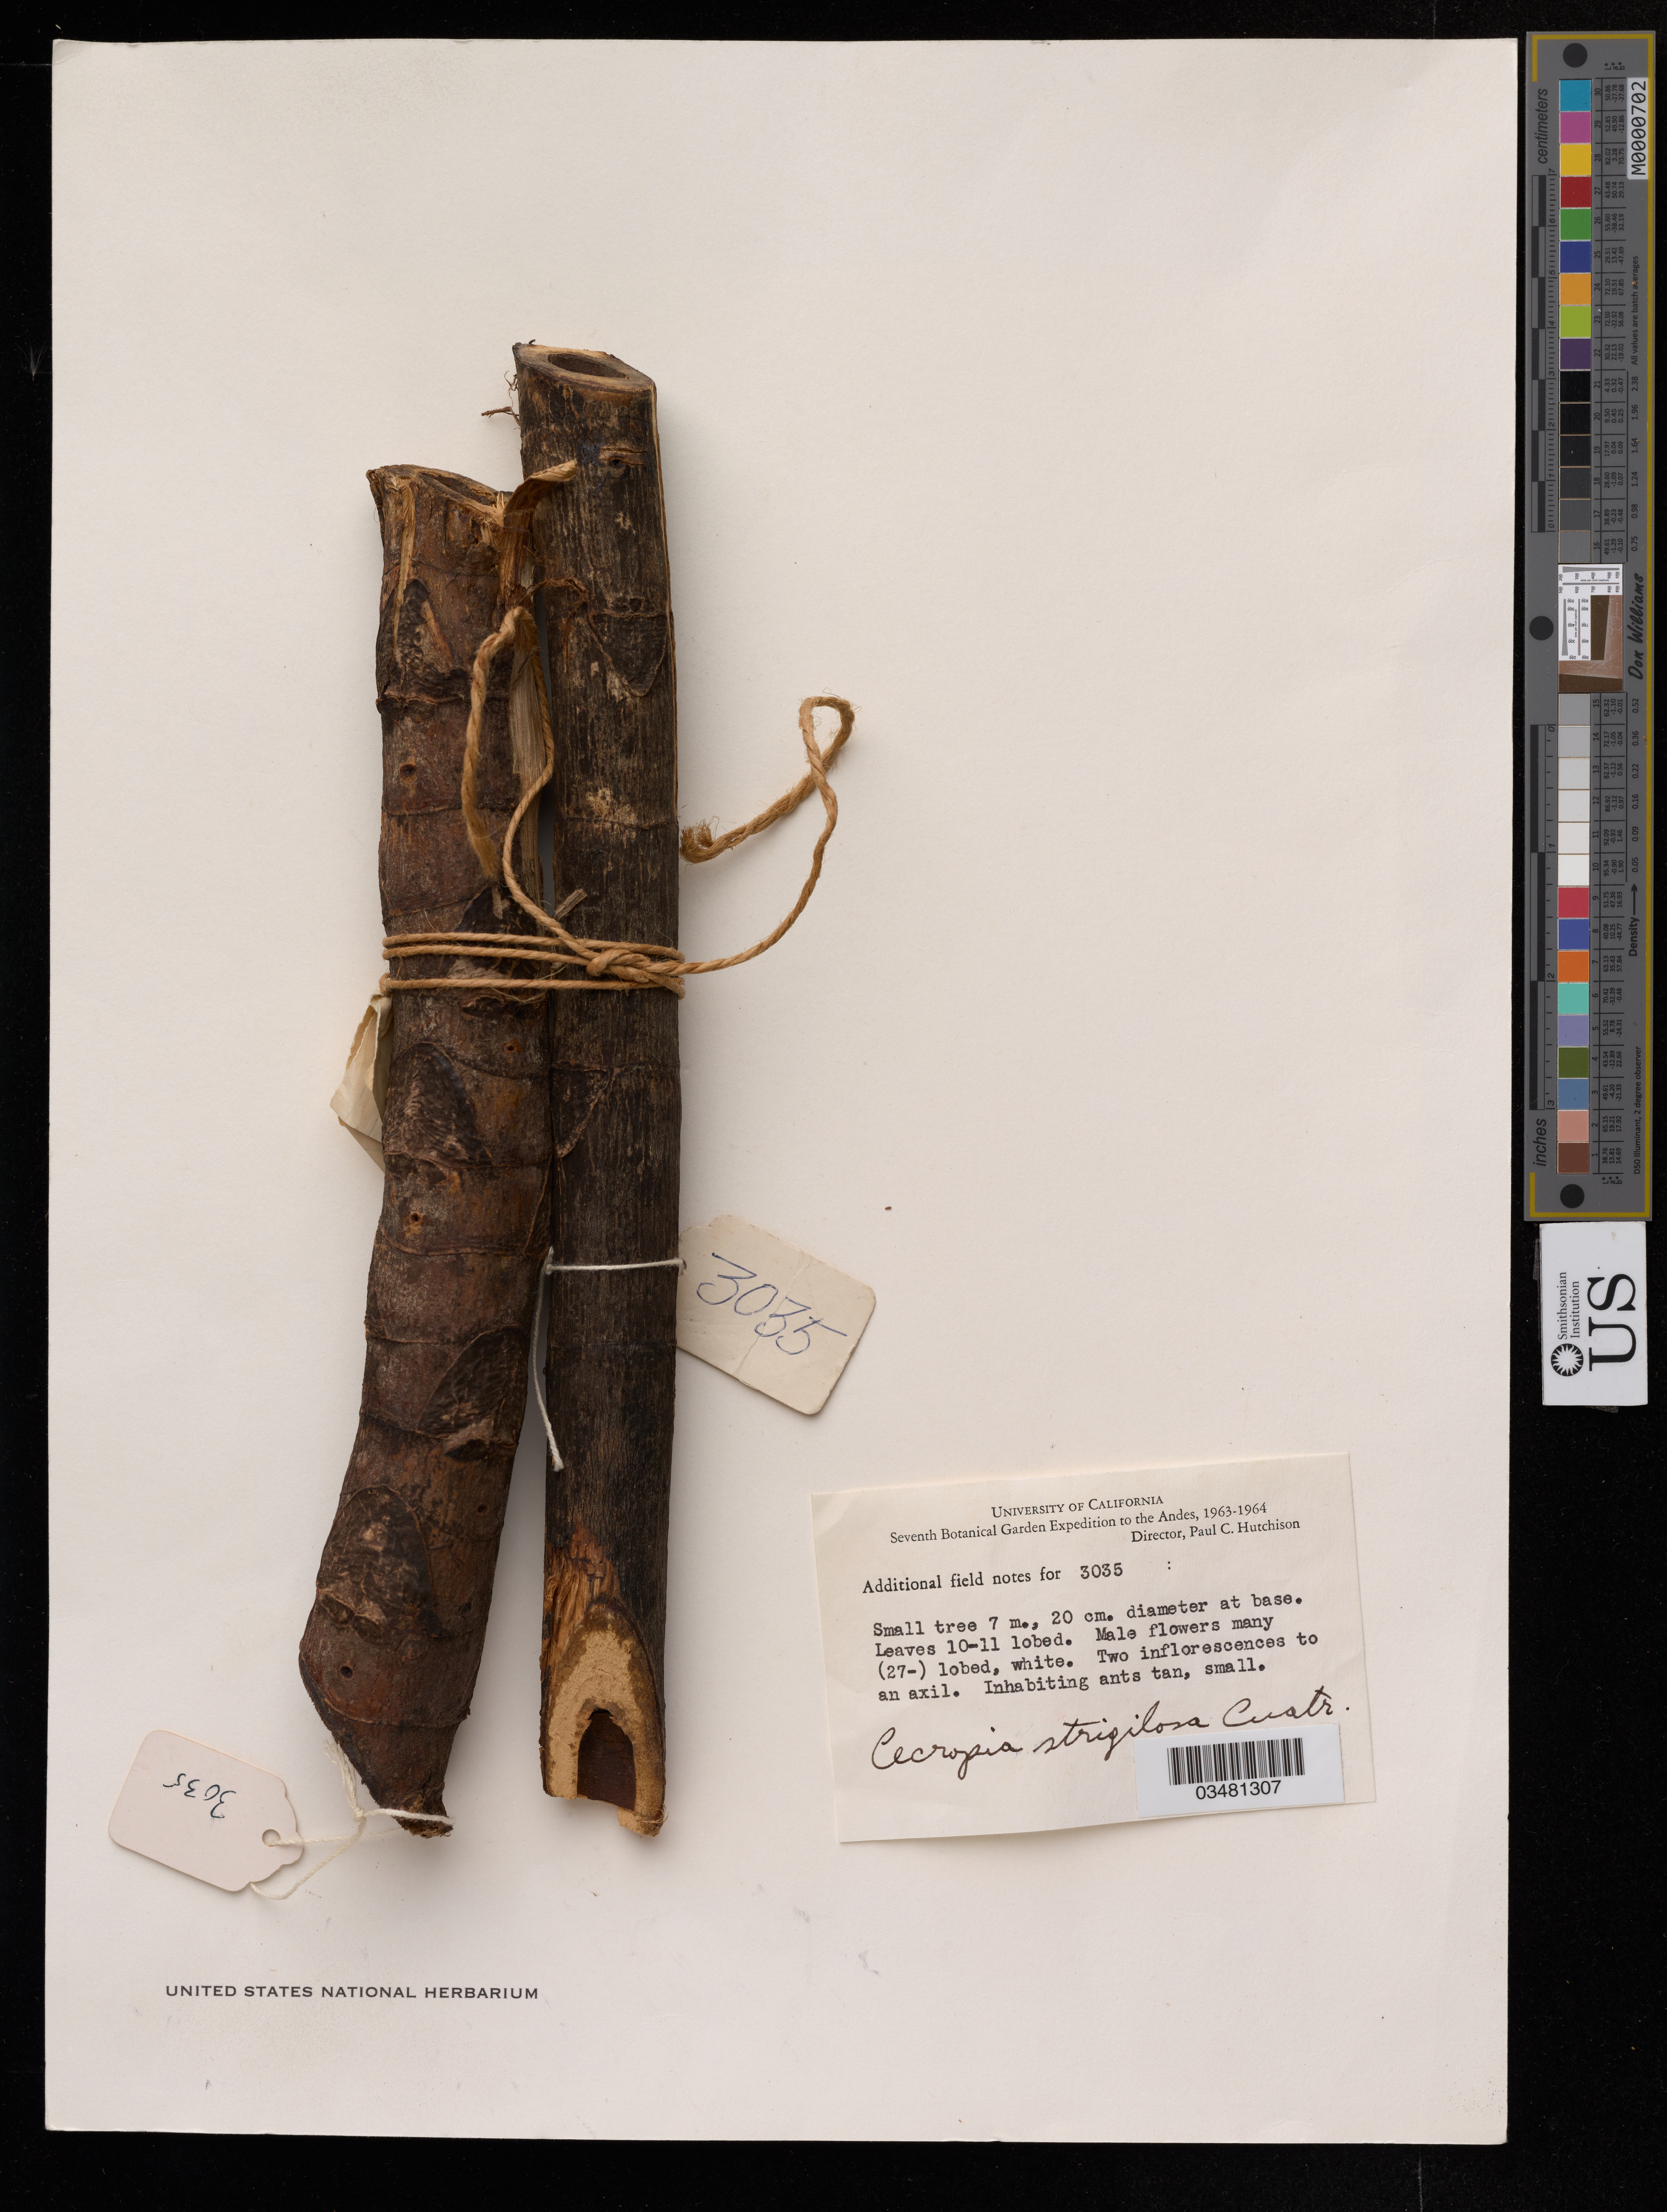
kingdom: Plantae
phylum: Tracheophyta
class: Magnoliopsida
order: Rosales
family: Urticaceae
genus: Cecropia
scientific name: Cecropia strigilosa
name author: Cuatrec.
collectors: P. C. Hutchison & J. M. Idrobo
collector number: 3035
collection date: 1963-11-16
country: Colombia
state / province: Valle del Cauca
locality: The Andes. Native forest of Finca Kyburz, eastern slope above the Bitaco River, Bitaco Valley 1 km. above and east of Bitaco, Pacific slope of the western cordillera. Department Valle del Cauca.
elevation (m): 1372